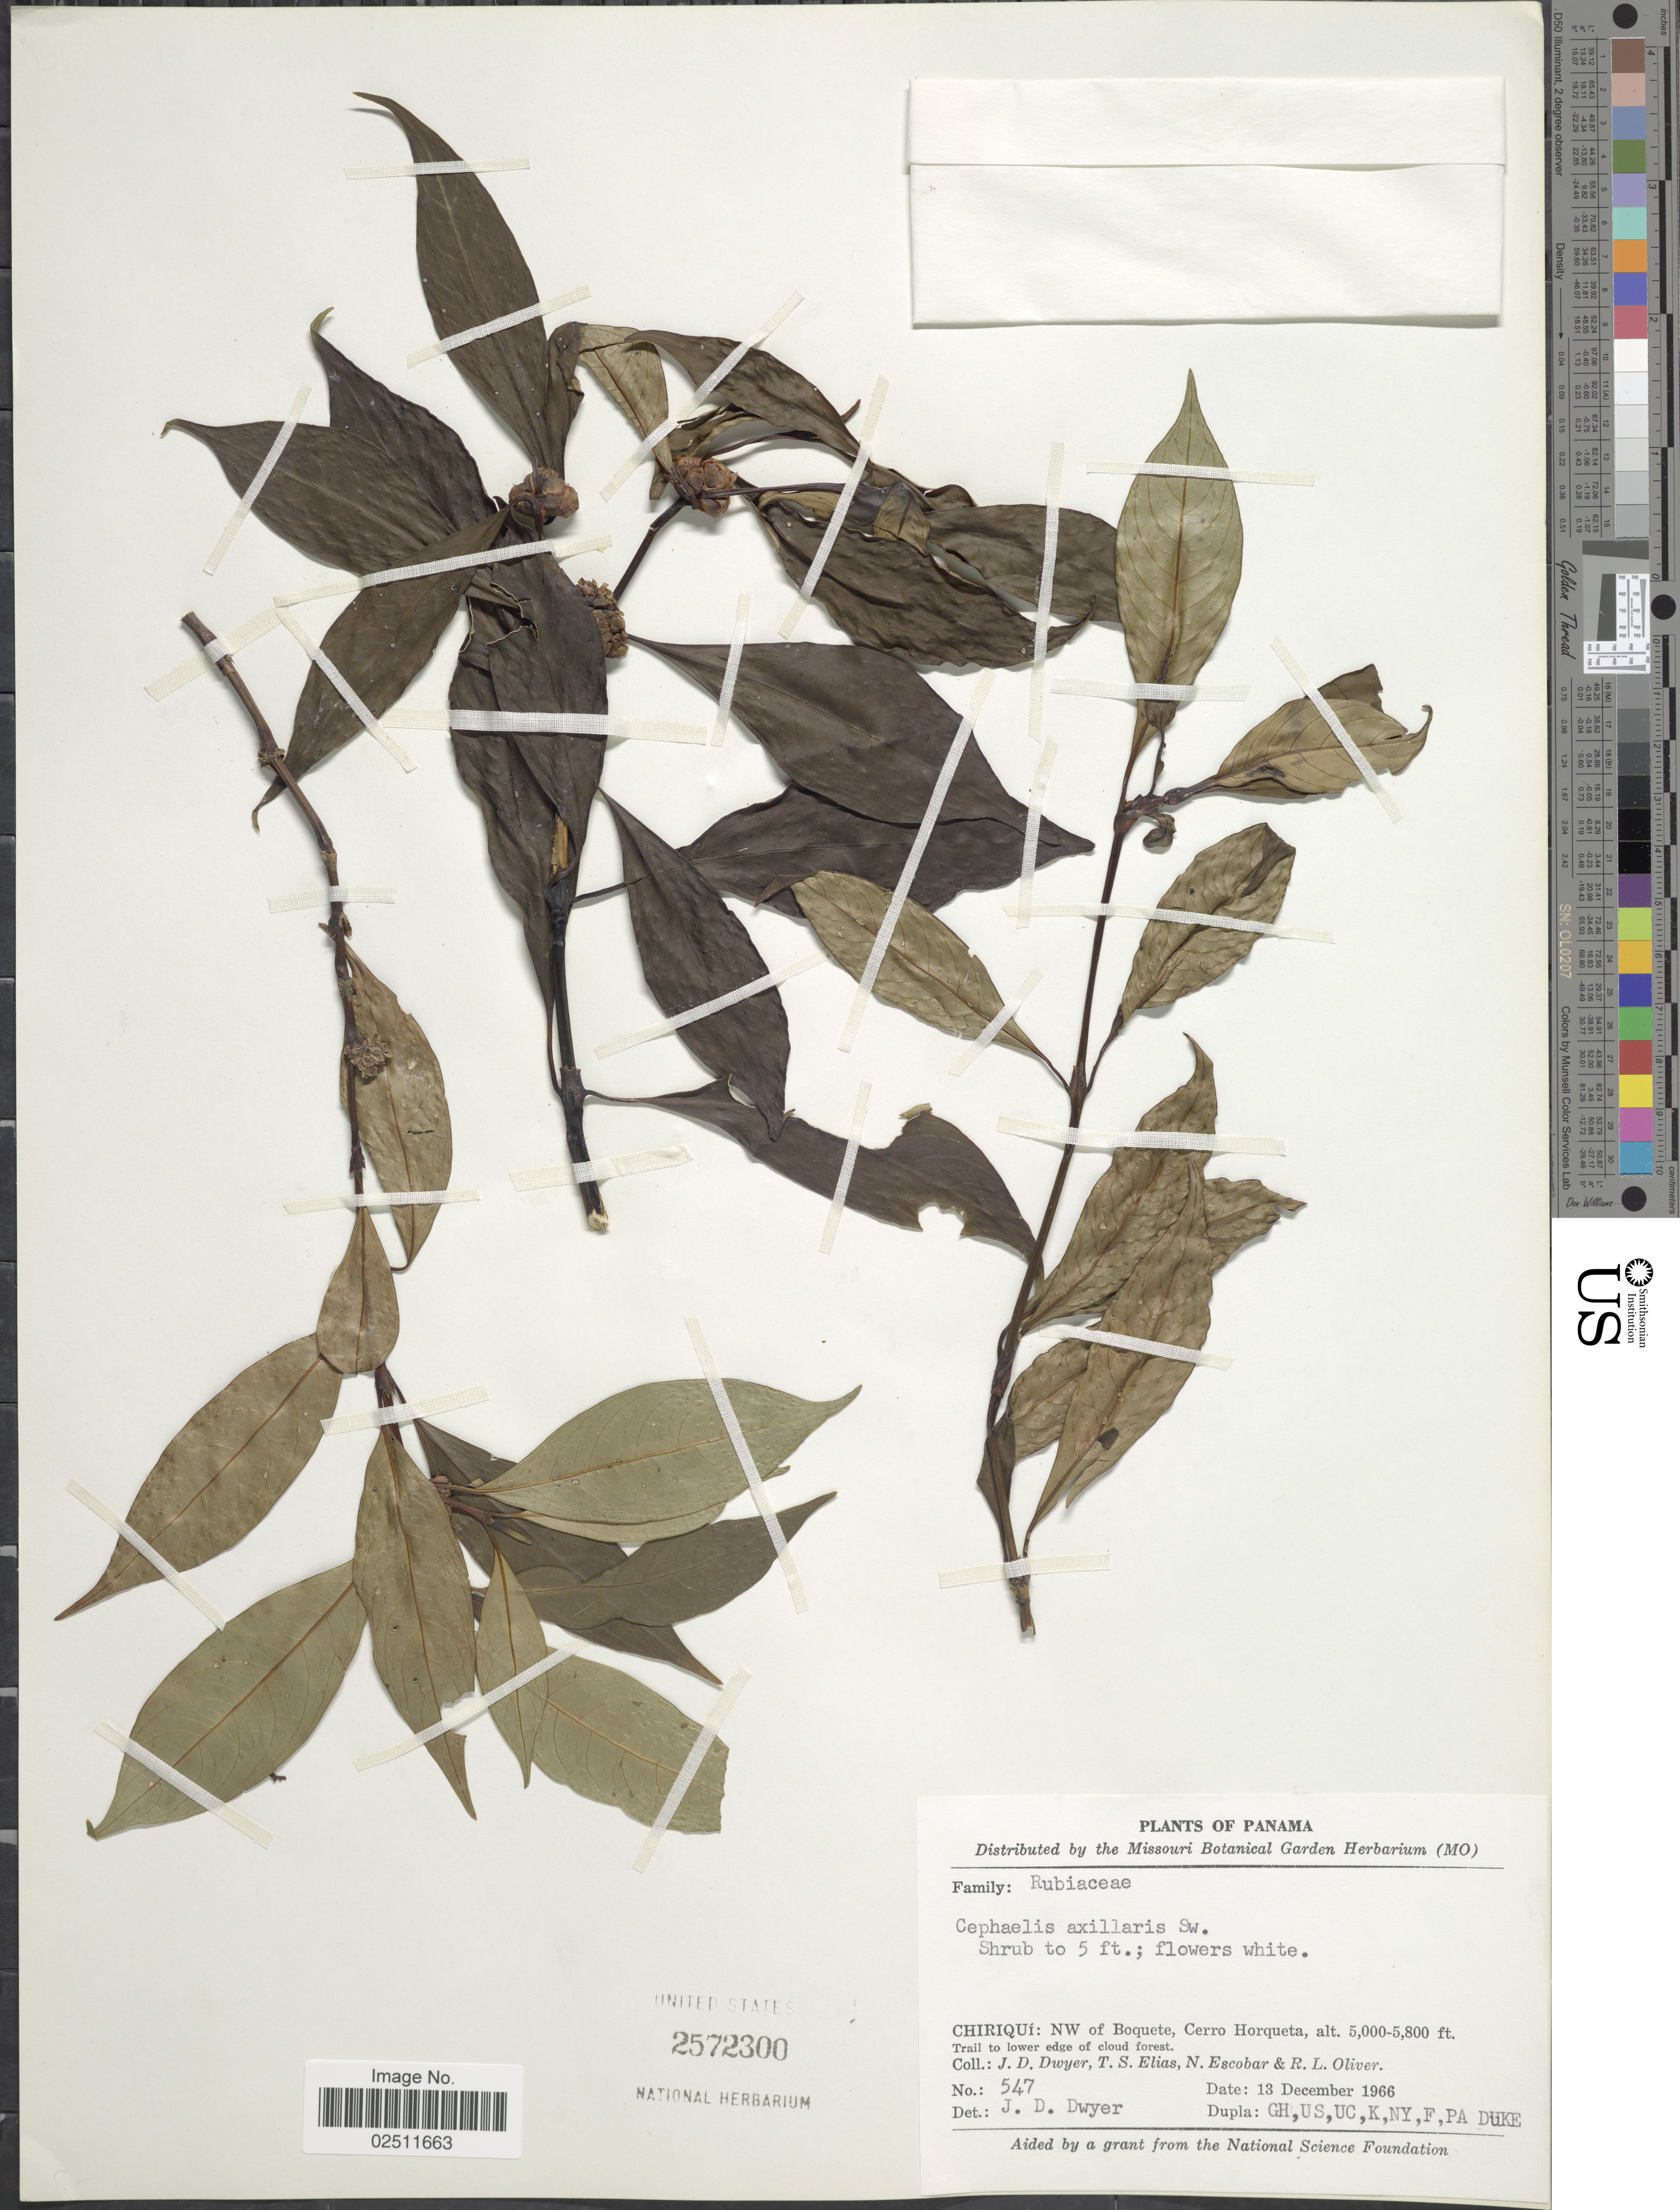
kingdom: Plantae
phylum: Tracheophyta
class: Magnoliopsida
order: Gentianales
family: Rubiaceae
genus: Psychotria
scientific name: Psychotria aubletiana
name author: Steyerm.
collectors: J. D. Dwyer, T. S. Elias, N. Escobar & R. Oliver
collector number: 547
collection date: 1966-12-13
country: Panama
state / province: Chiriqui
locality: NW of Boqueto, Cerro Horqueta. Trail to lower edge of cloud forest.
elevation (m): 1524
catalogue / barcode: US 2572300